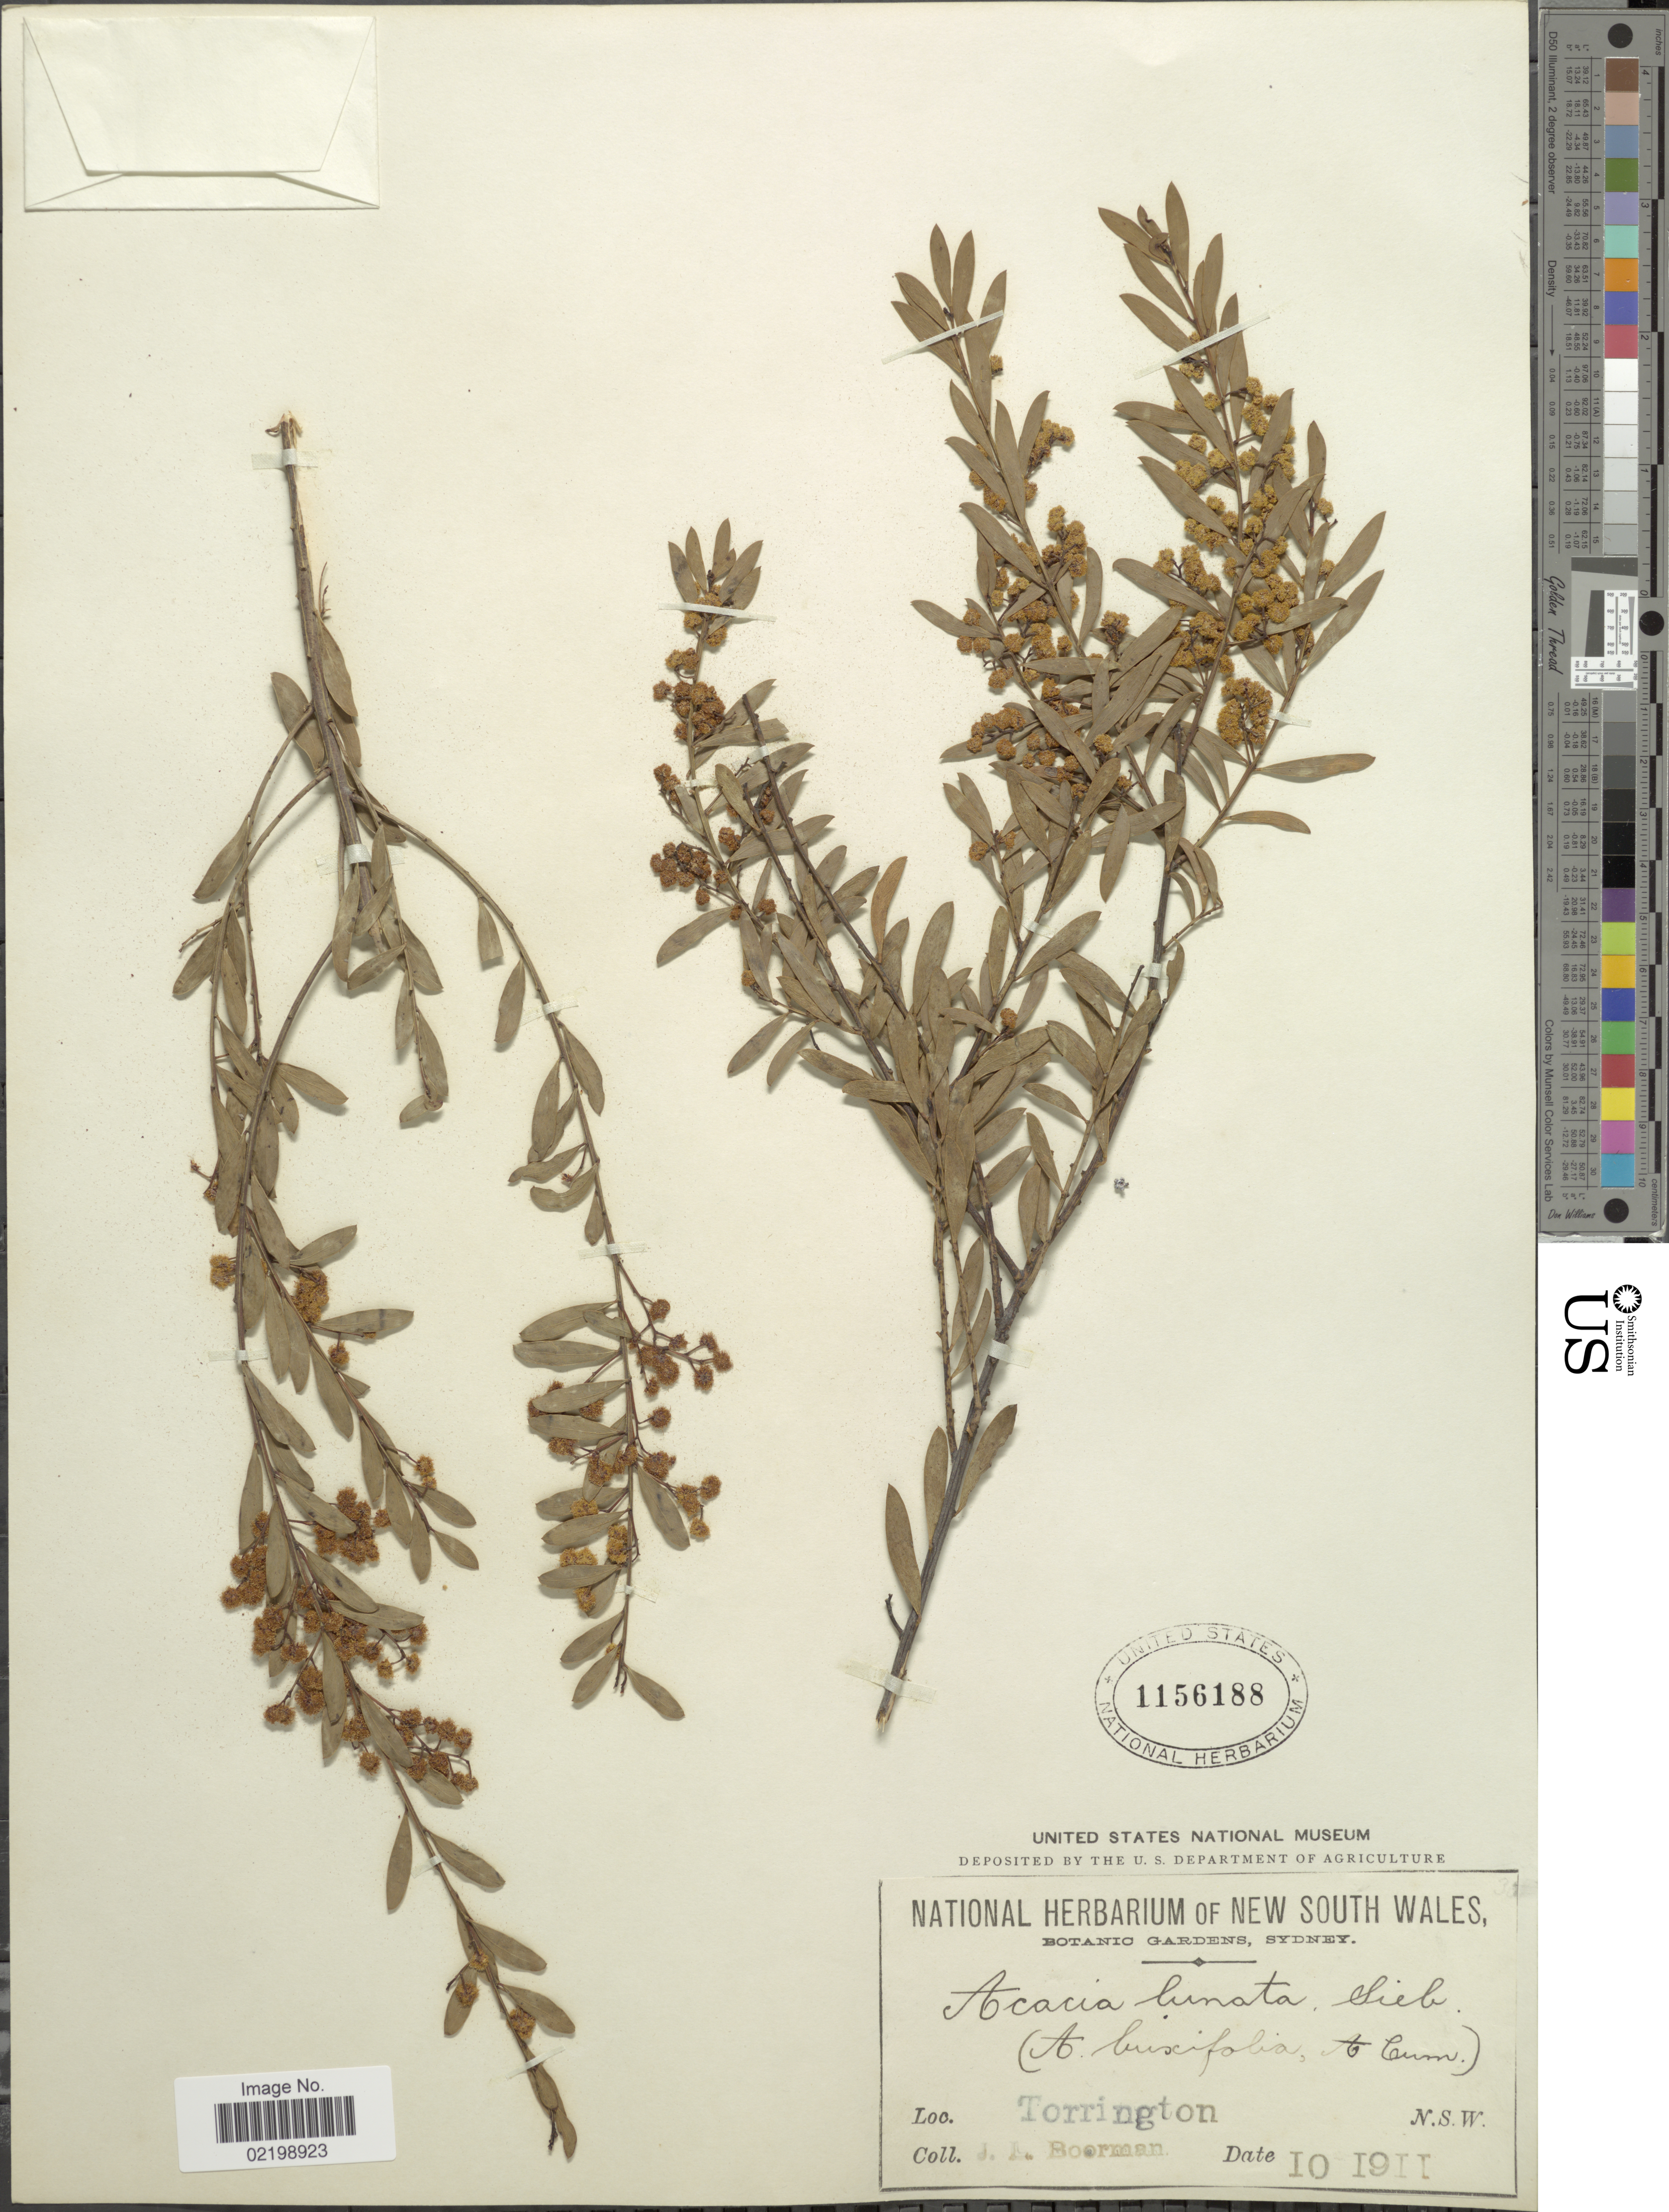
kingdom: Plantae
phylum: Tracheophyta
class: Magnoliopsida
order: Fabales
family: Fabaceae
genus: Acacia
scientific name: Acacia lunata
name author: G. Lodd.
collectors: J. Boorman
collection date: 1911-10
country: Australia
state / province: New South Wales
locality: Torrington, N.S.W.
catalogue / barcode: US 1156188